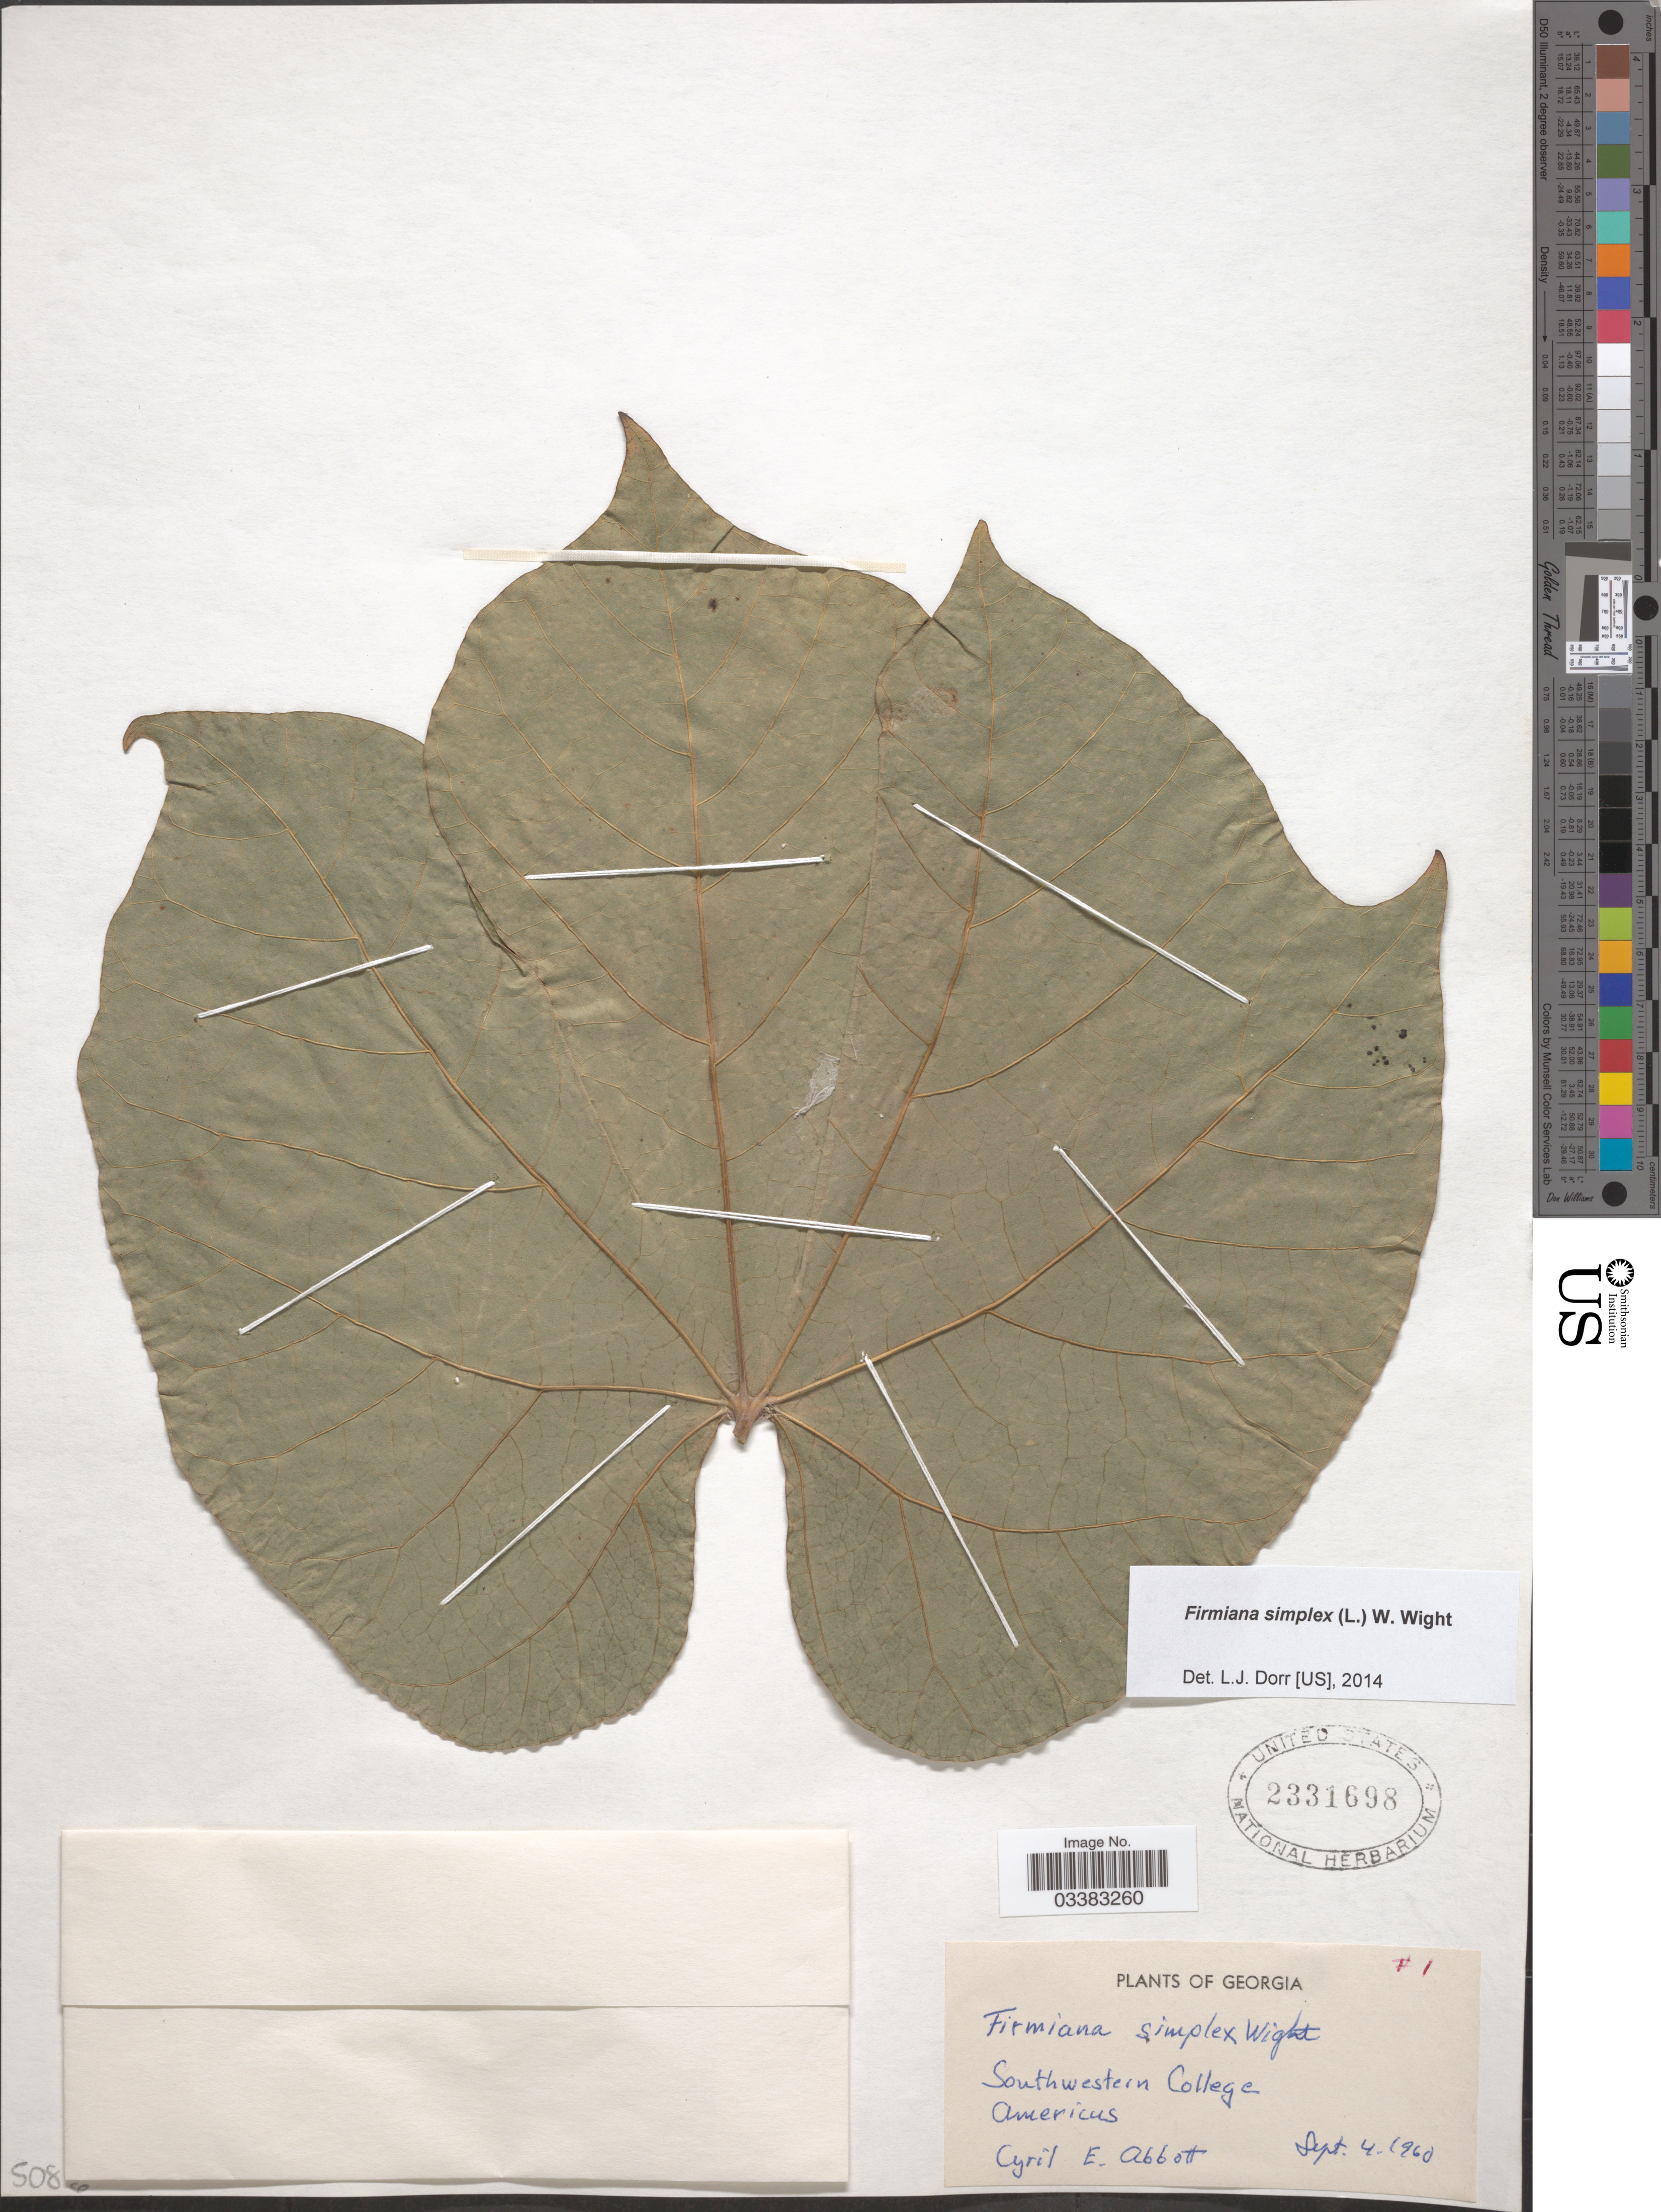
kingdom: Plantae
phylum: Tracheophyta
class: Magnoliopsida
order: Malvales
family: Malvaceae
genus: Firmiana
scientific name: Firmiana simplex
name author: (L.) W. Wight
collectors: C. E. Abbott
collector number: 1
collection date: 1960-09-04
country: United States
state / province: Georgia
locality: Southwestern College. Americas.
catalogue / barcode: US 2331698